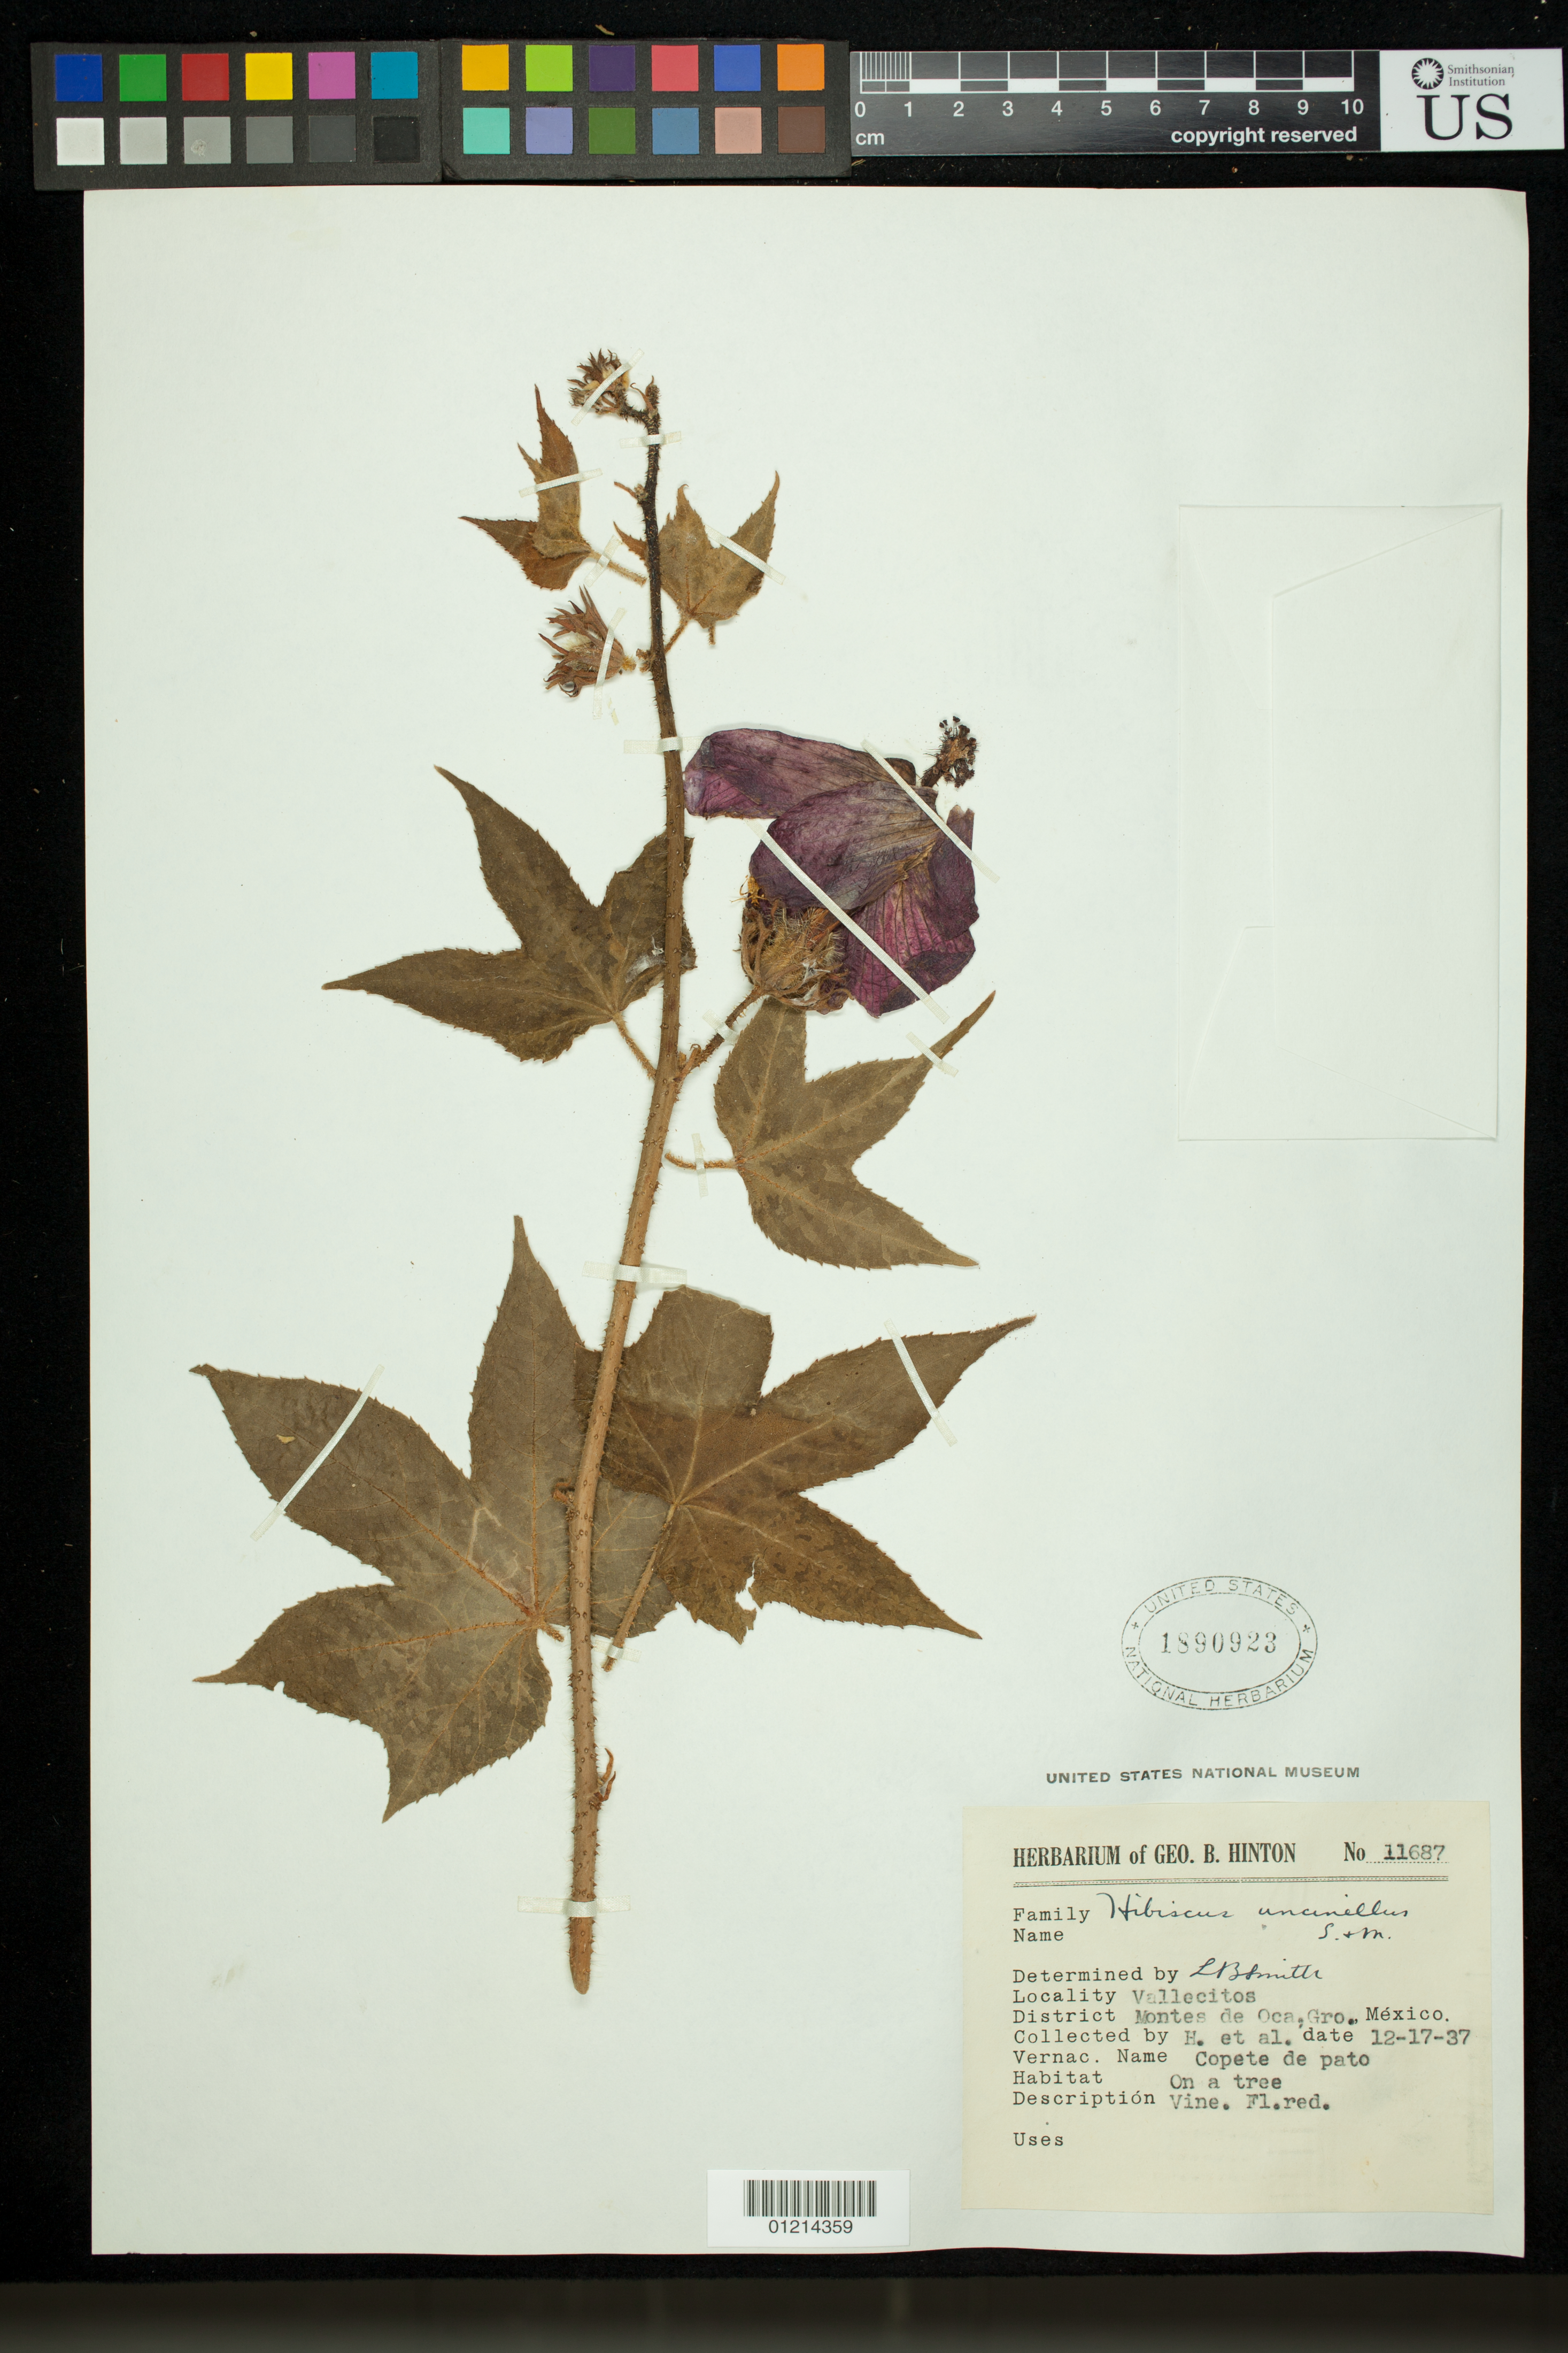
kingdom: Plantae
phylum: Tracheophyta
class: Magnoliopsida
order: Malvales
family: Malvaceae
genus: Sabdariffa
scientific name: Sabdariffa uncinella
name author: (DC.) M.M. Hanes & R.L. Barrett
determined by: Dorr, Laurence J., Curator (BOT), Smithsonian Institution - National Museum of Natural History (UNITED STATES)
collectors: G. B. Hinton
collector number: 11687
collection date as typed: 17 Dec 1937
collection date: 1937-12-17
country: Mexico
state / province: Guerrero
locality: Vallecitos, Montes de Oca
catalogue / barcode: US 1890923